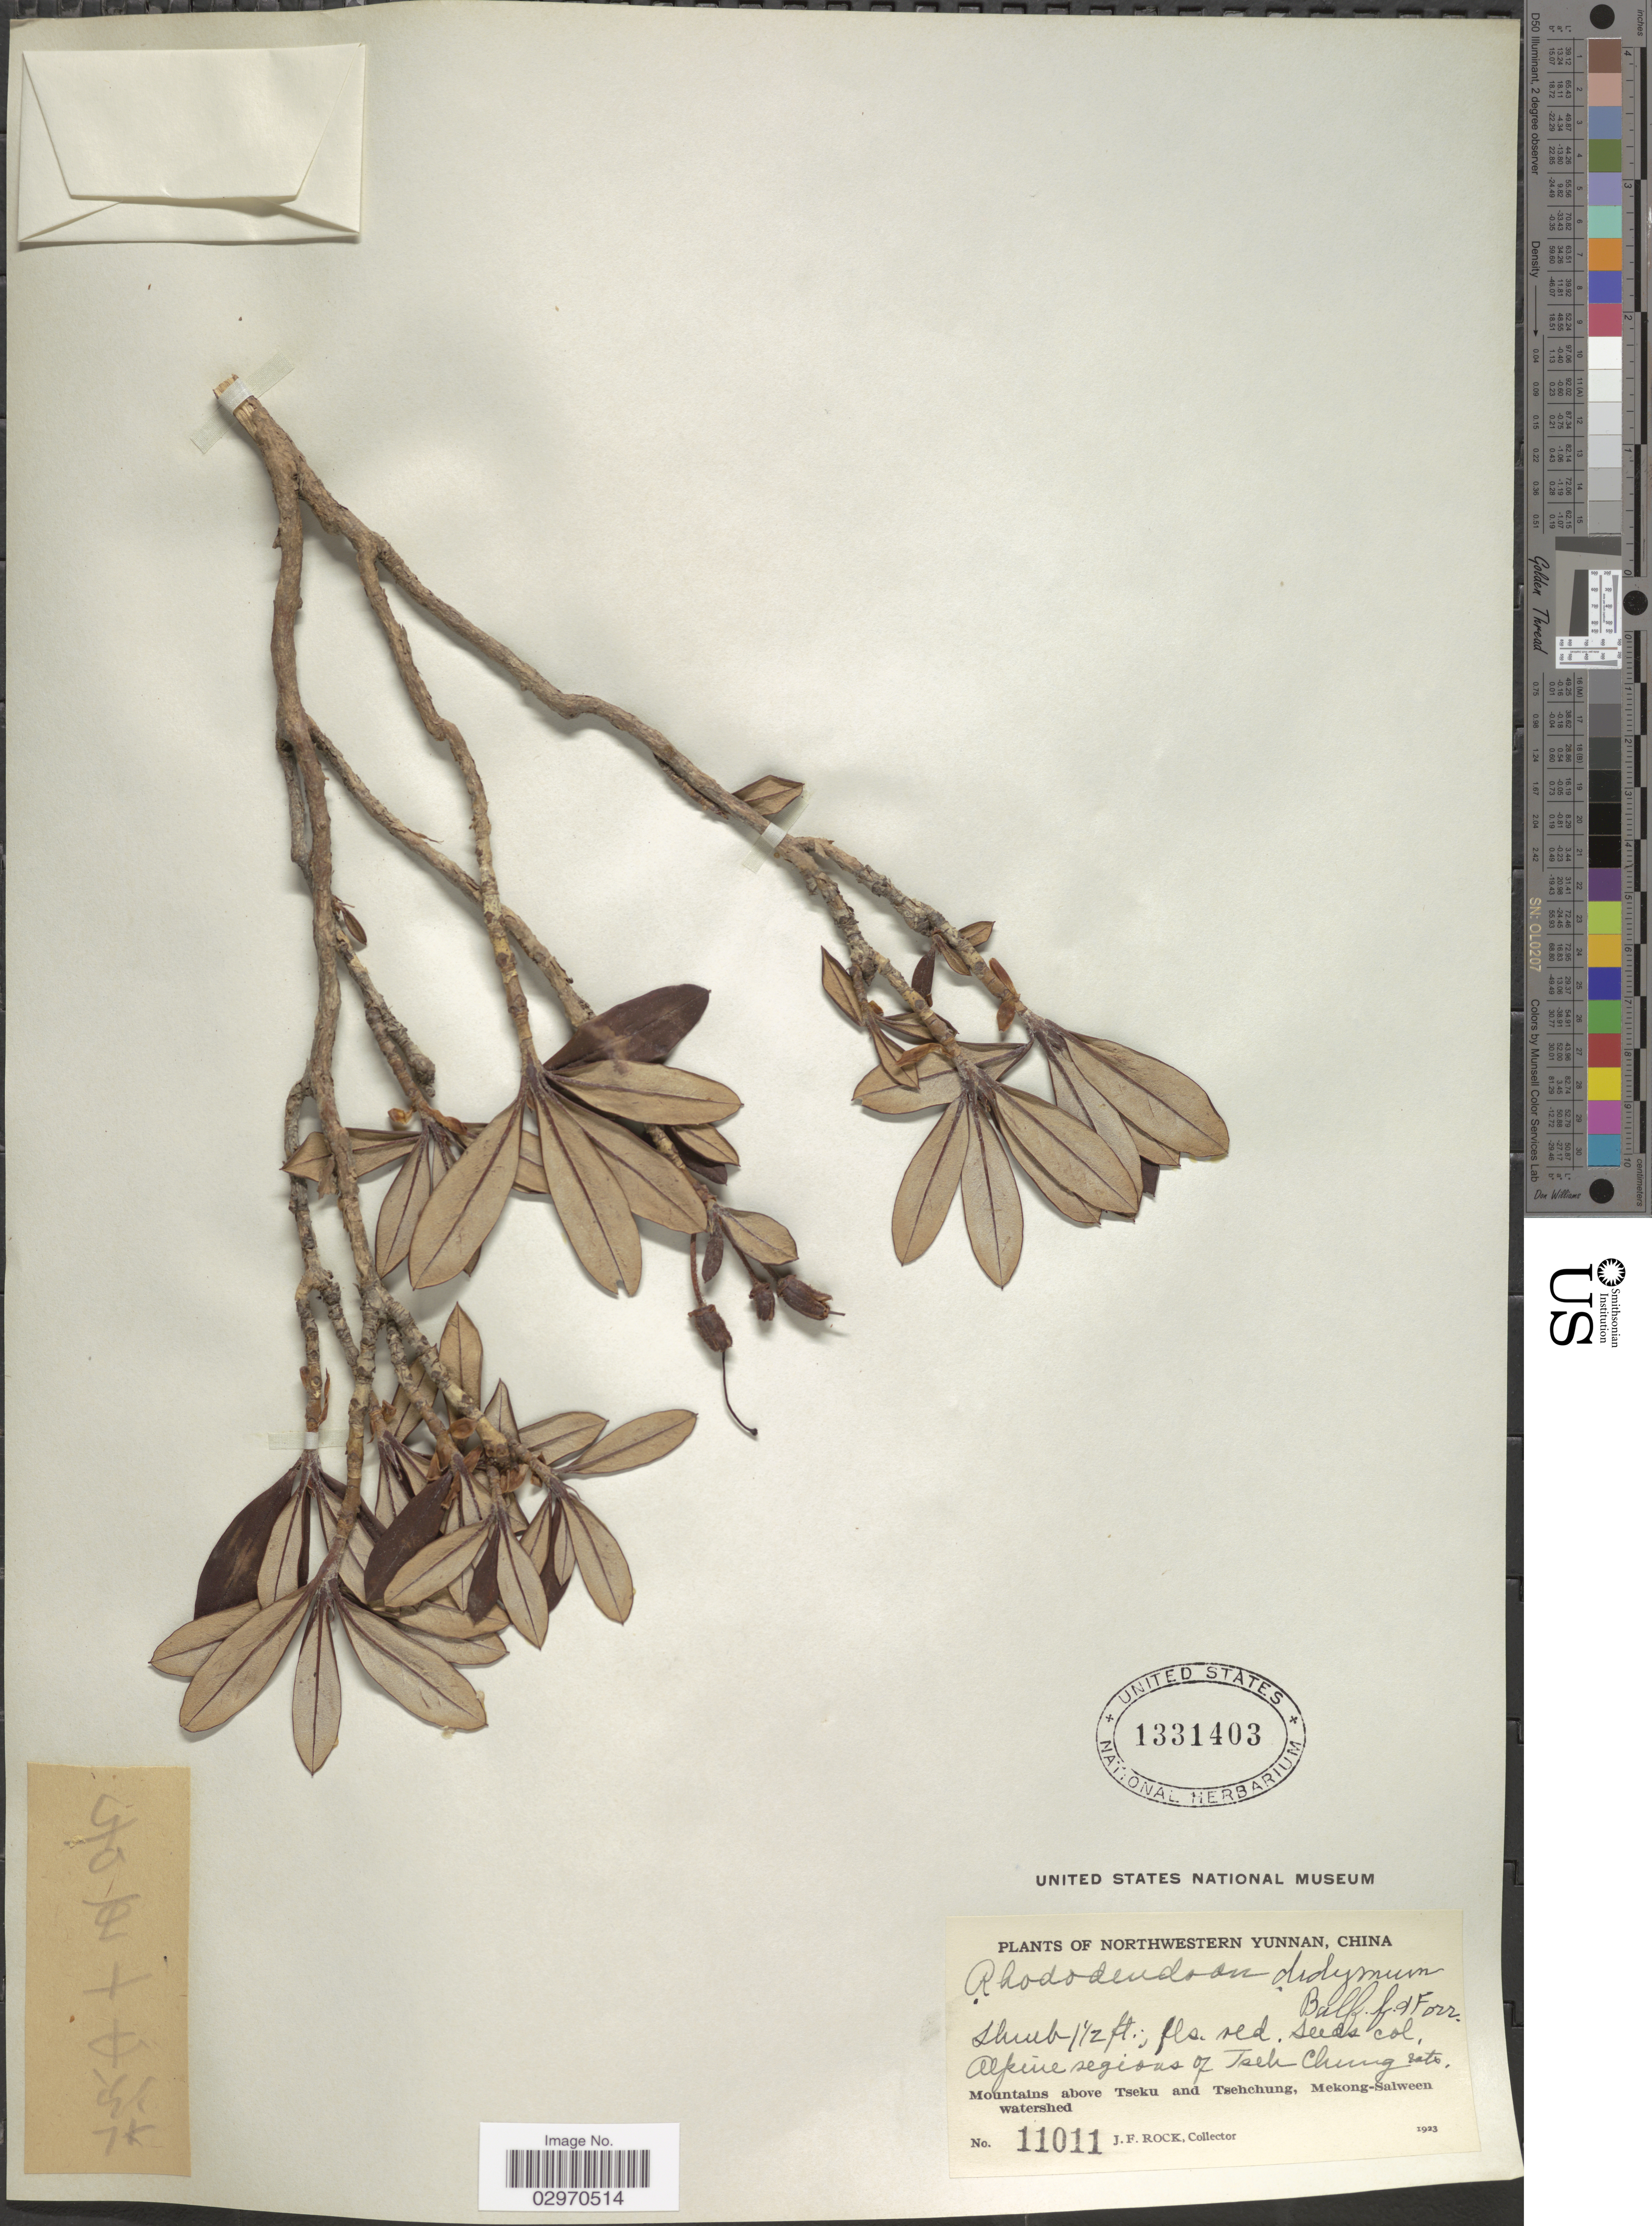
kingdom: Plantae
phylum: Tracheophyta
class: Magnoliopsida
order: Ericales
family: Ericaceae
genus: Rhododendron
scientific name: Rhododendron didymum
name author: Balf. f. & Forrest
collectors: J. Rock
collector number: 11011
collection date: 1923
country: China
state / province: Yunnan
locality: Northwestern Yunnan. Alpine regions of Tseh Chung Mts. Mountains above Tseku and Tsehchung, Mekong-Salween watershed.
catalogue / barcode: US 1331403